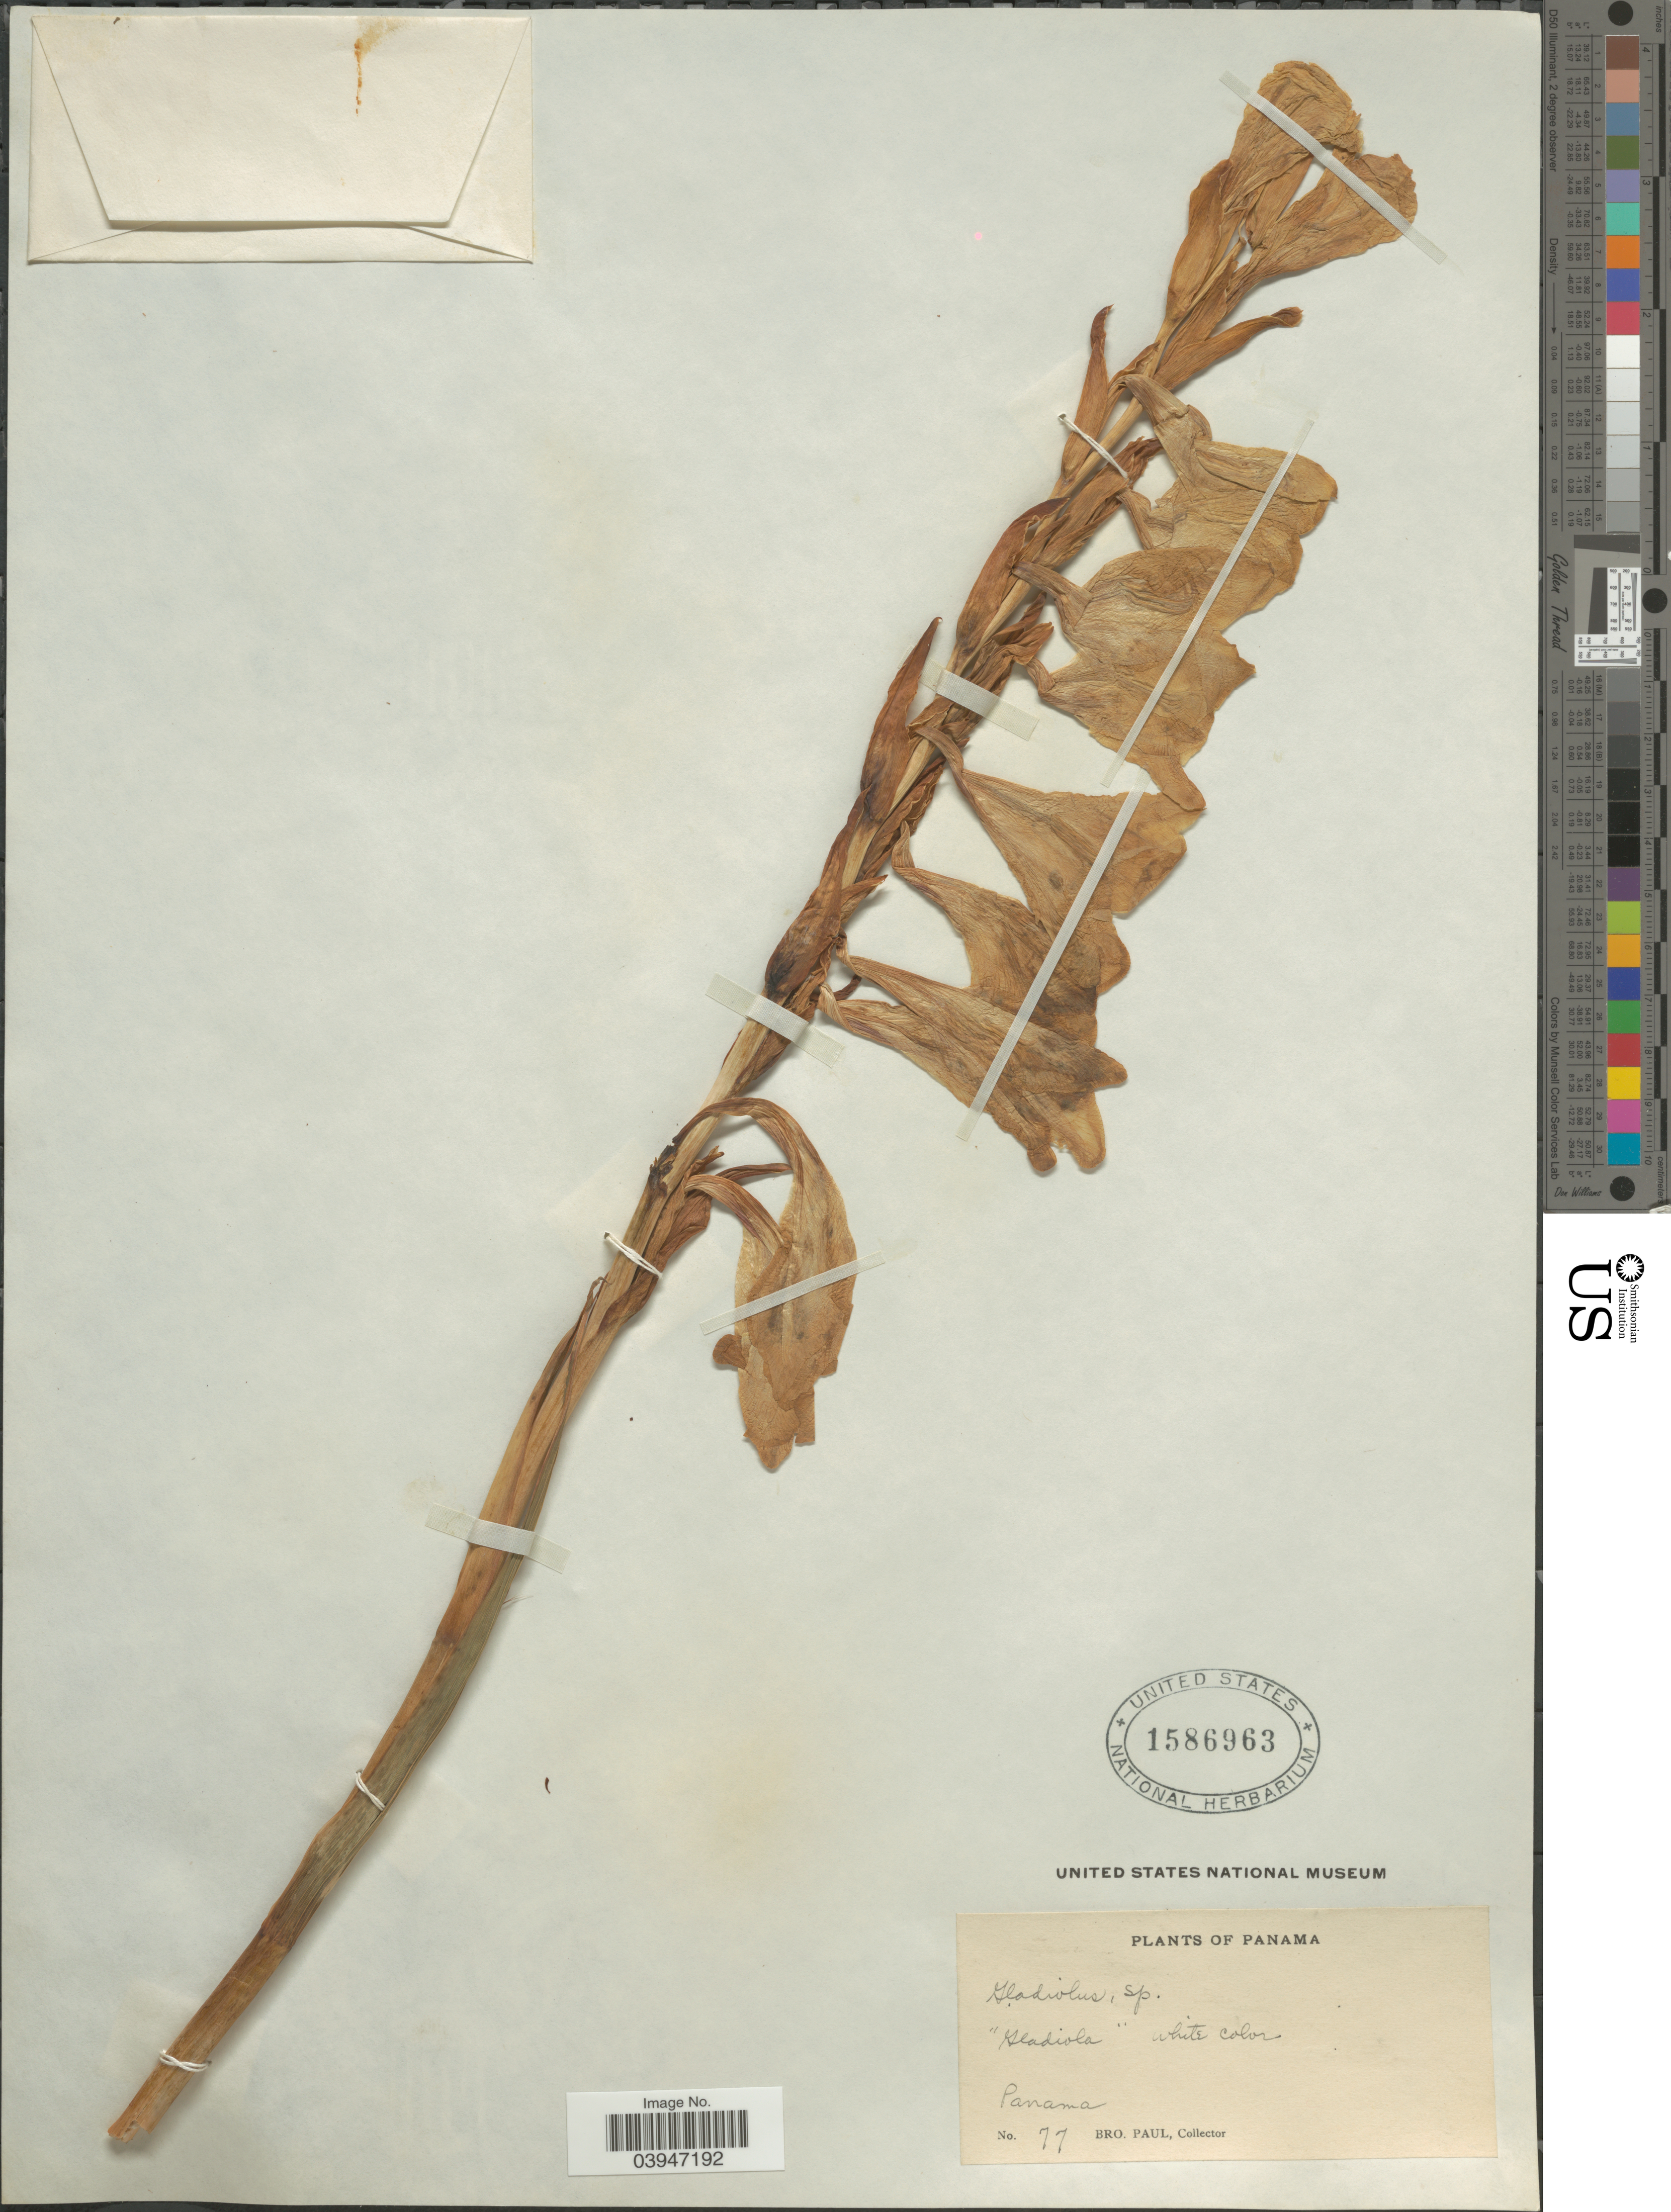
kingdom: Plantae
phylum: Tracheophyta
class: Liliopsida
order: Asparagales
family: Iridaceae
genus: Gladiolus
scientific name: Gladiolus sp.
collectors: B. Paul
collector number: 77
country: Panama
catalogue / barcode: US 1586963